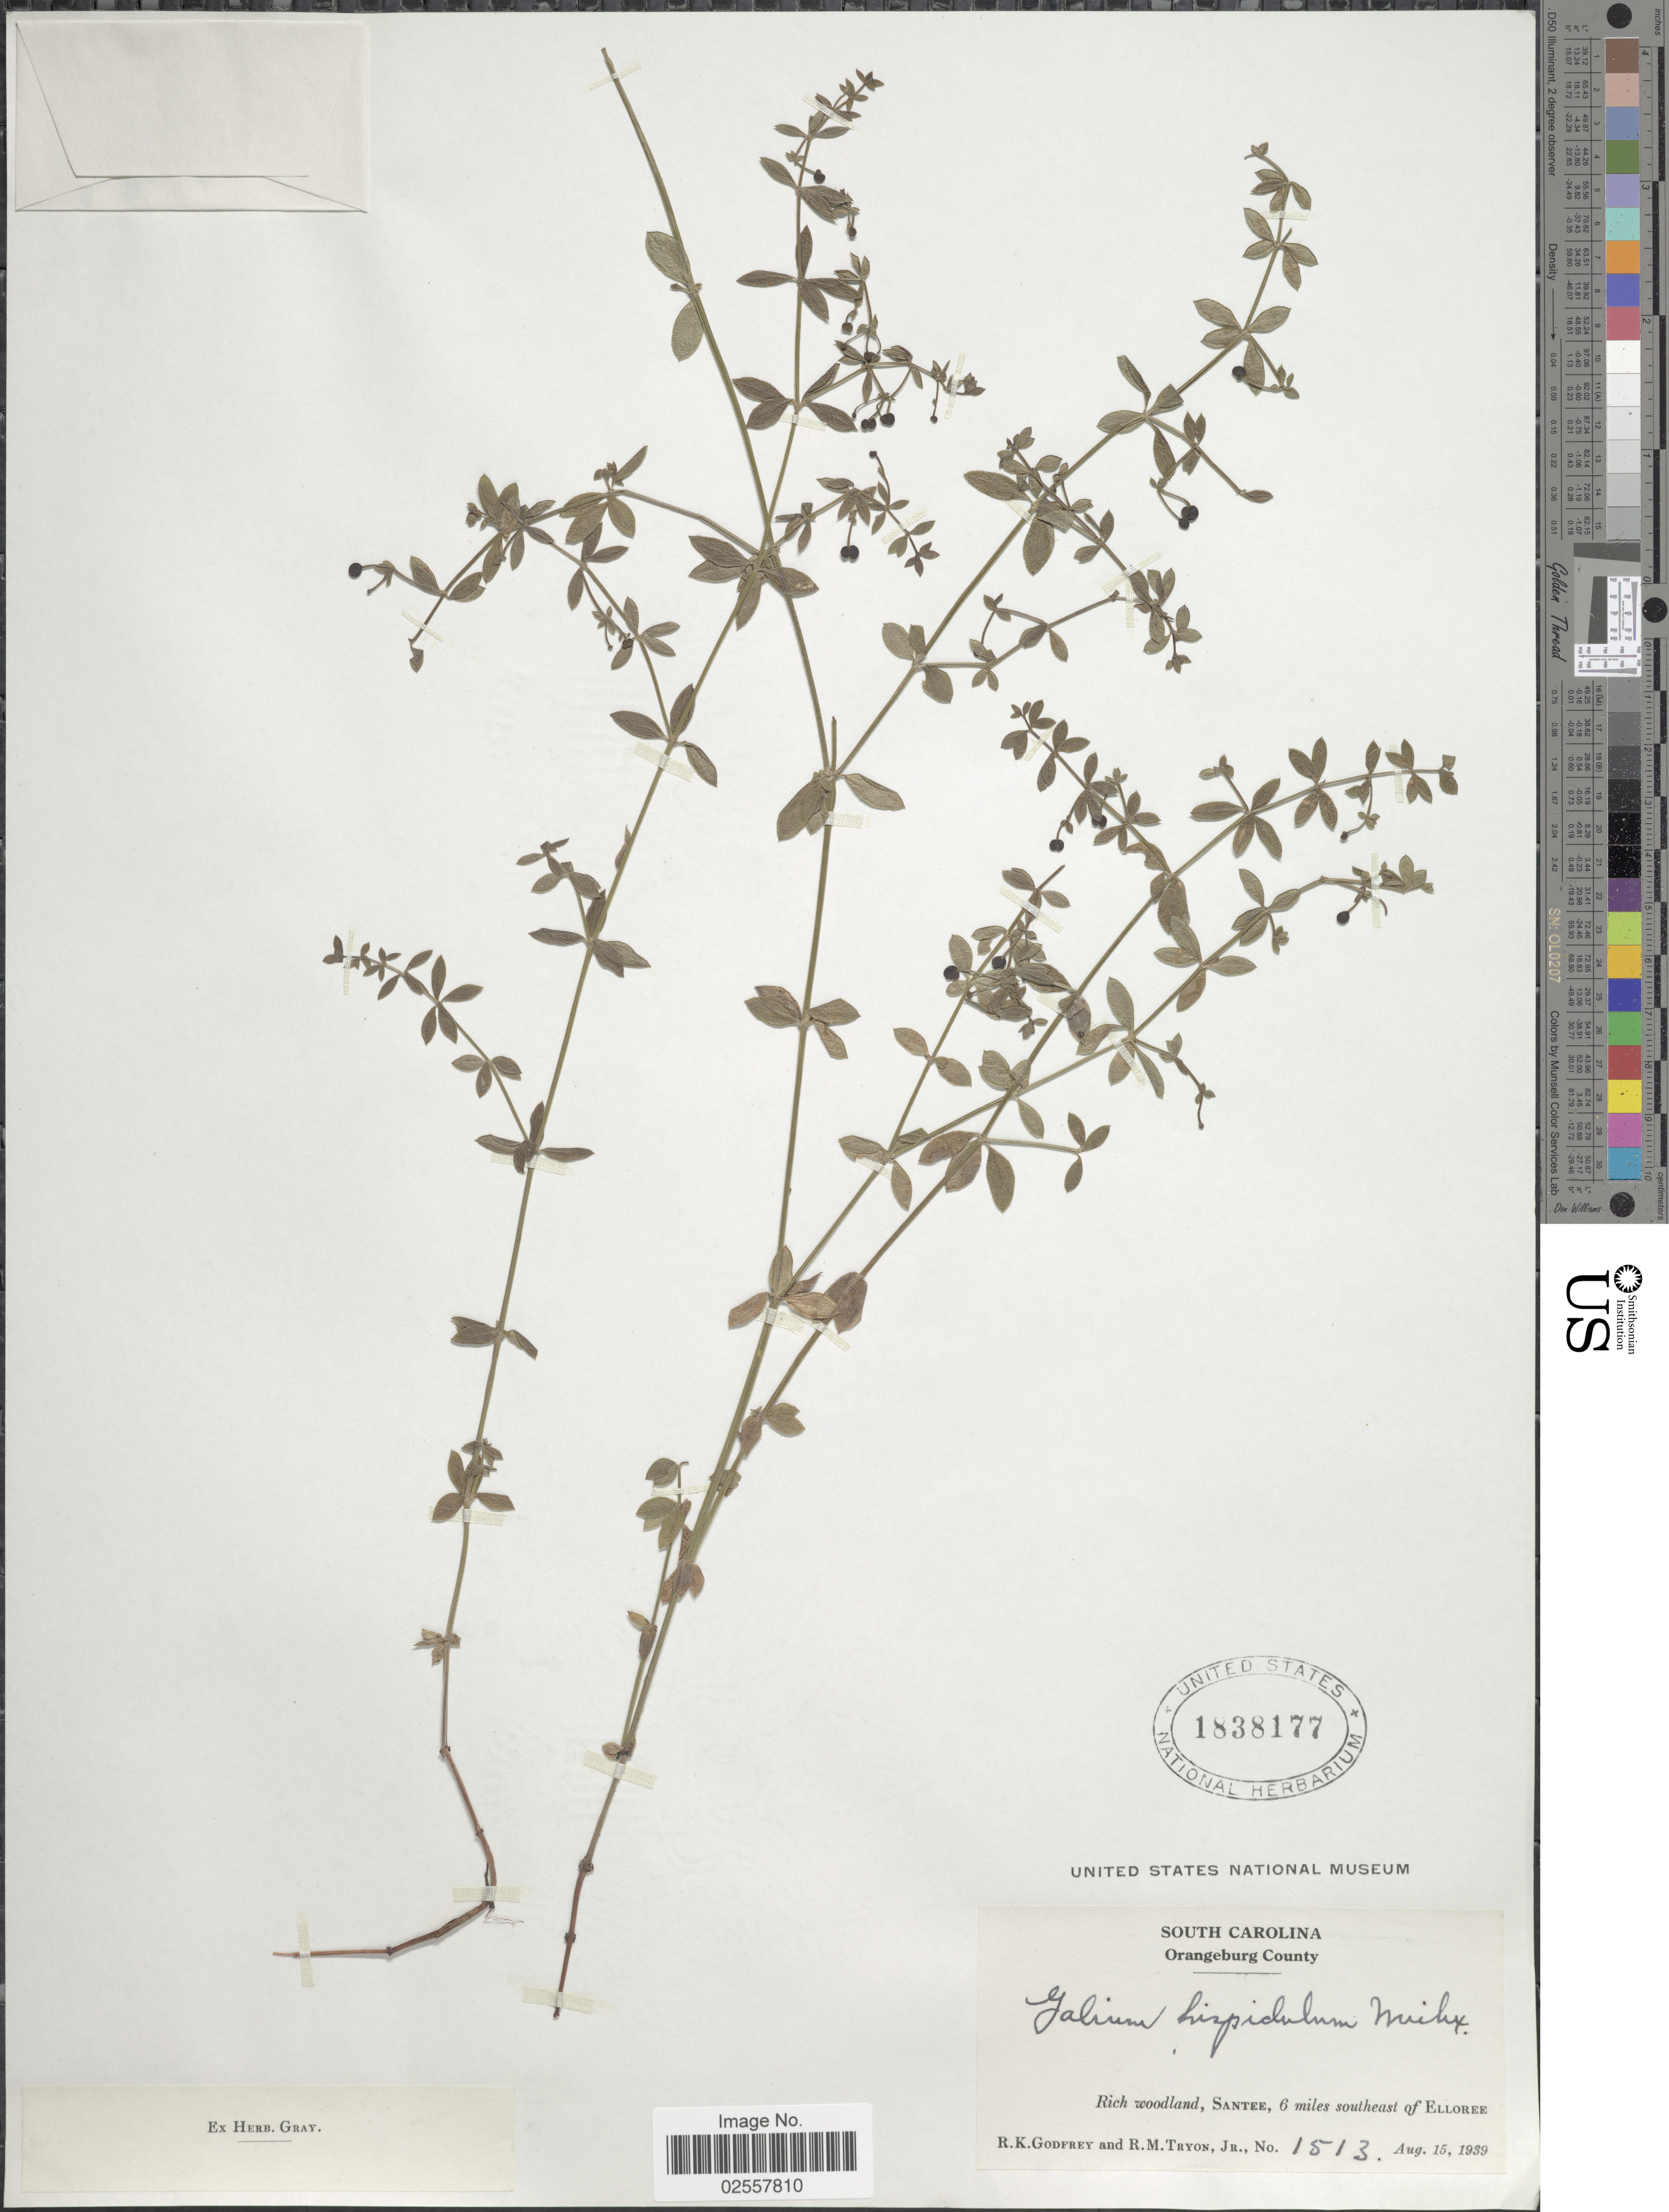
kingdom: Plantae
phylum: Tracheophyta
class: Magnoliopsida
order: Gentianales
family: Rubiaceae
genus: Galium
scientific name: Galium hispidulum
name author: Michx.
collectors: R. K. Godfrey & R. M. Tryon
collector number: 1513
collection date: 1939-08-15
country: United States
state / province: South Carolina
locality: Orange County. Rich woodland, Santee, 6 miles southeast of Elloree.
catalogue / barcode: US 1838177